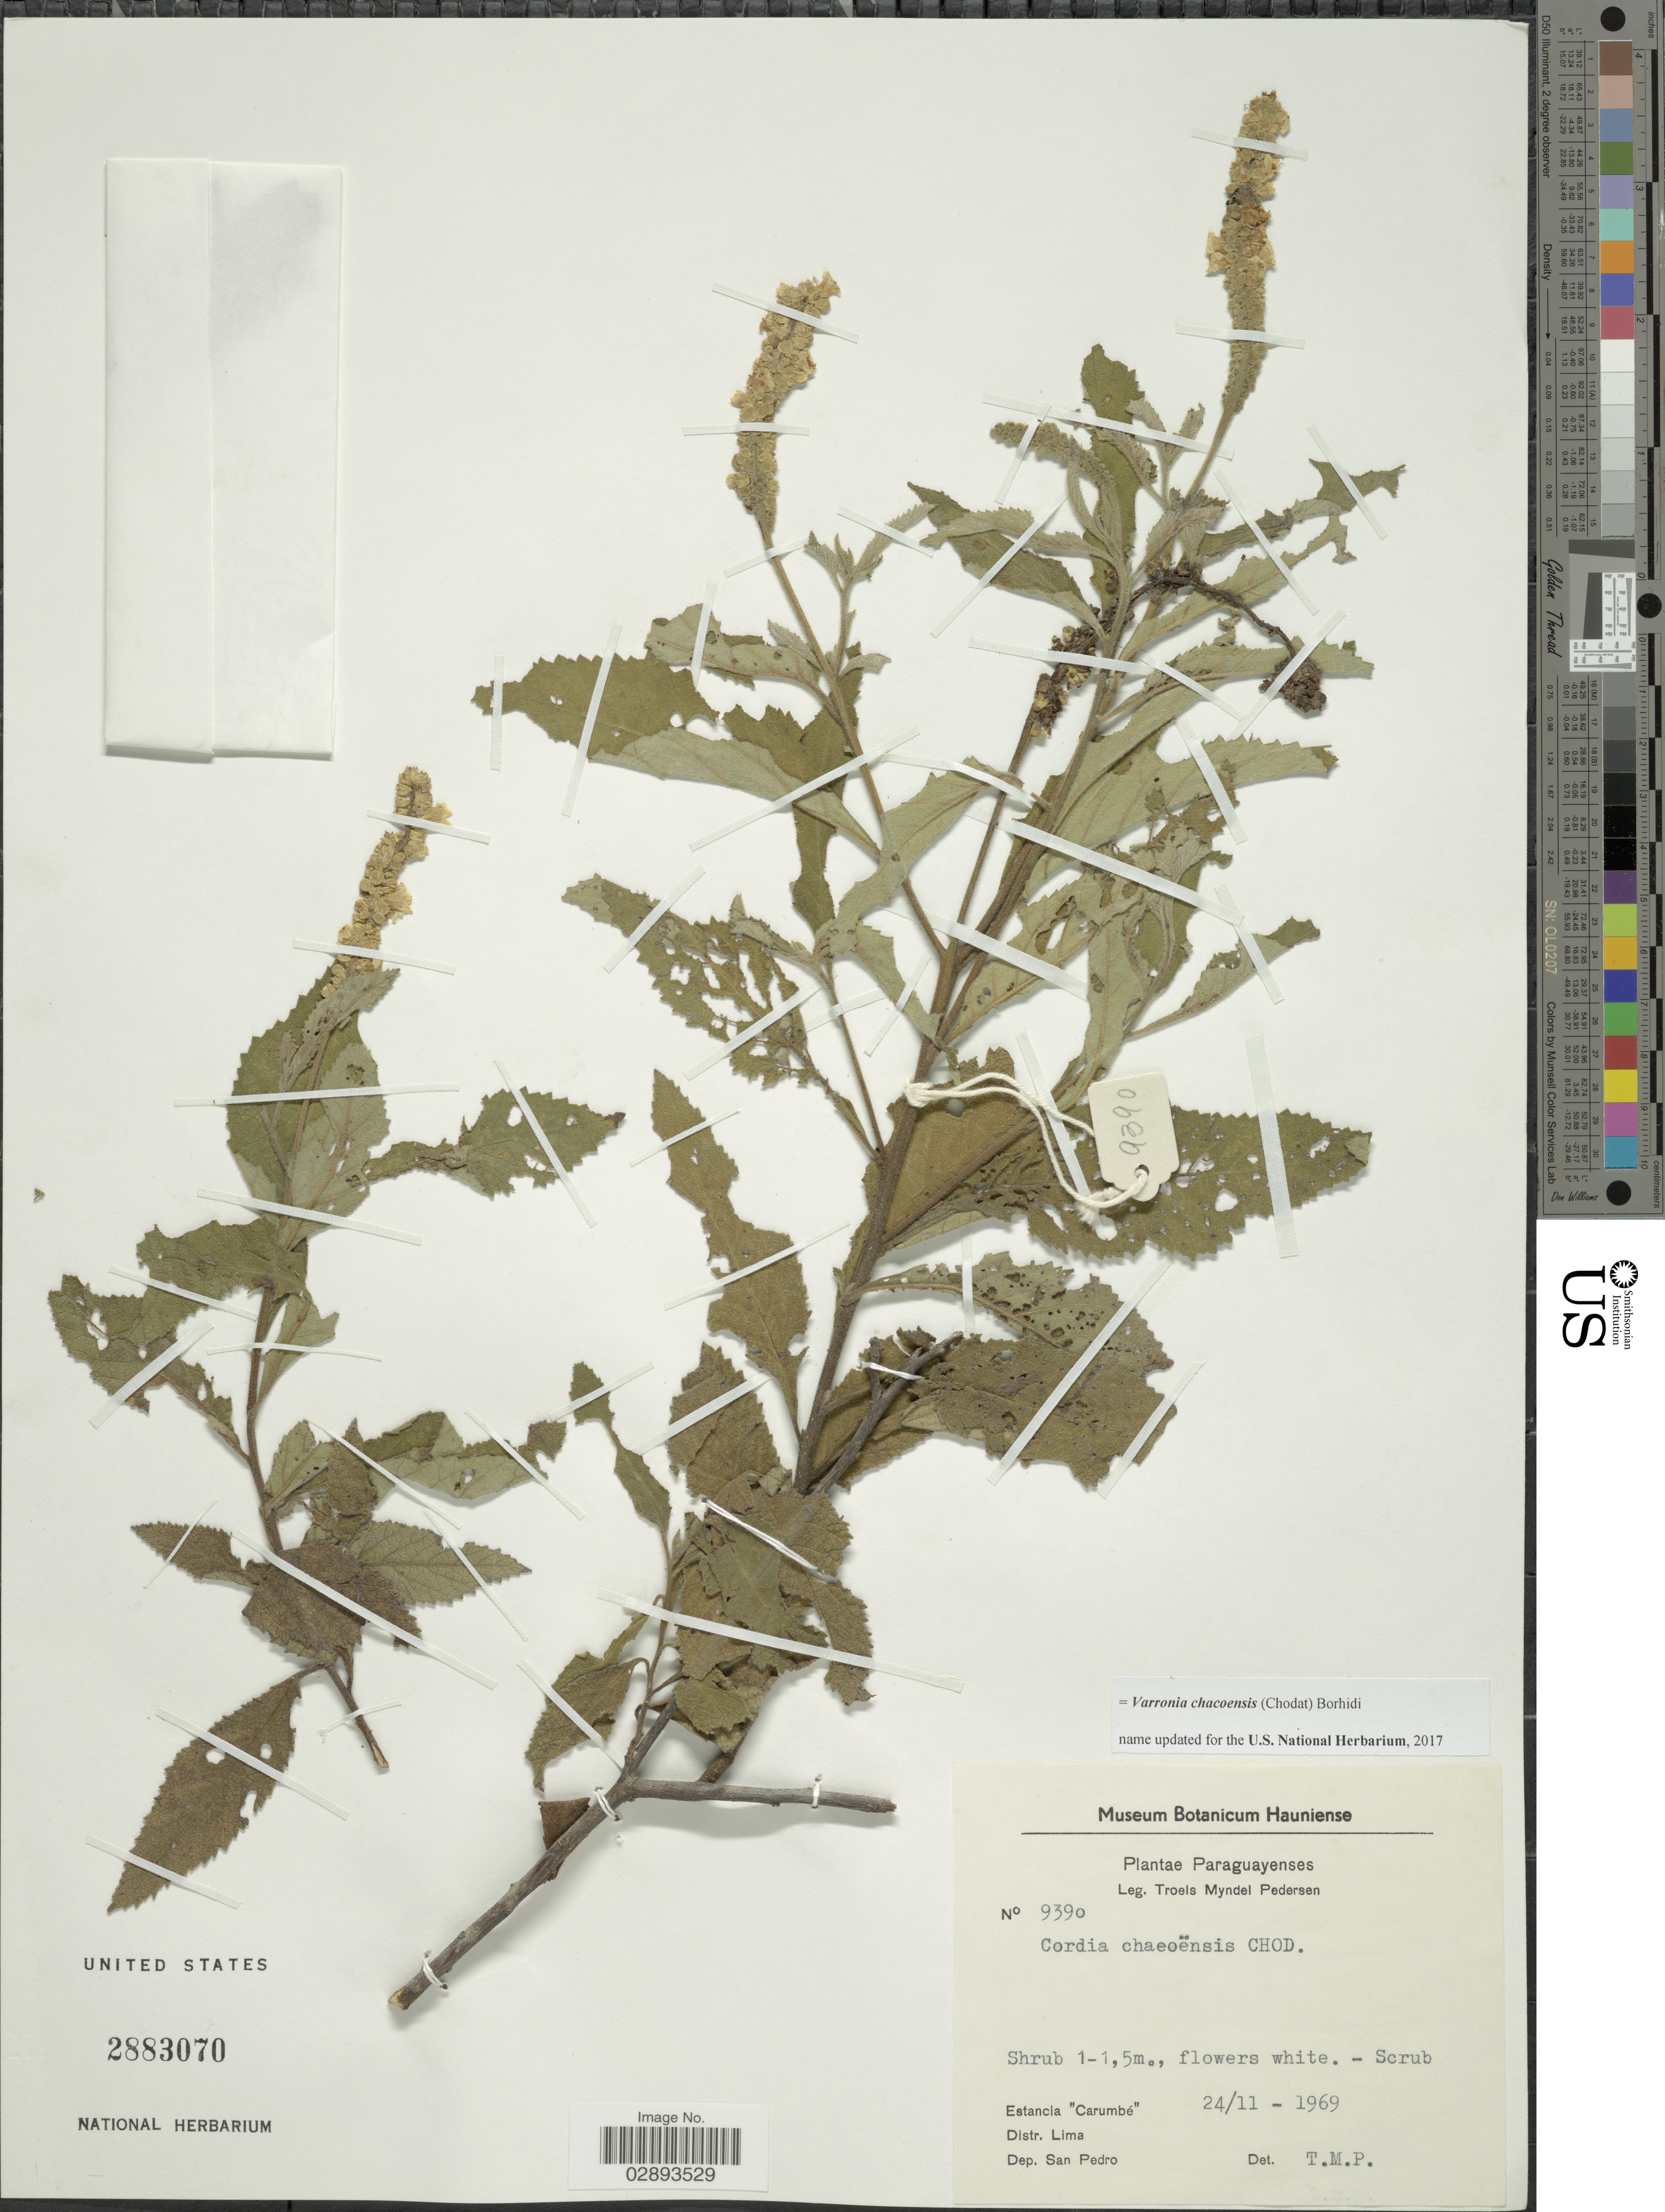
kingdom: Plantae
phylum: Tracheophyta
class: Magnoliopsida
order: Boraginales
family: Cordiaceae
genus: Varronia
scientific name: Varronia chacoensis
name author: (Chodat) Borhidi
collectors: T. Pederson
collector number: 9390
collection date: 1969-11-24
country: Peru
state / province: Lima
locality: Estancia "Carumbe", Distr. Lima, Dep. San Pedro.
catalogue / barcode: US 2883070